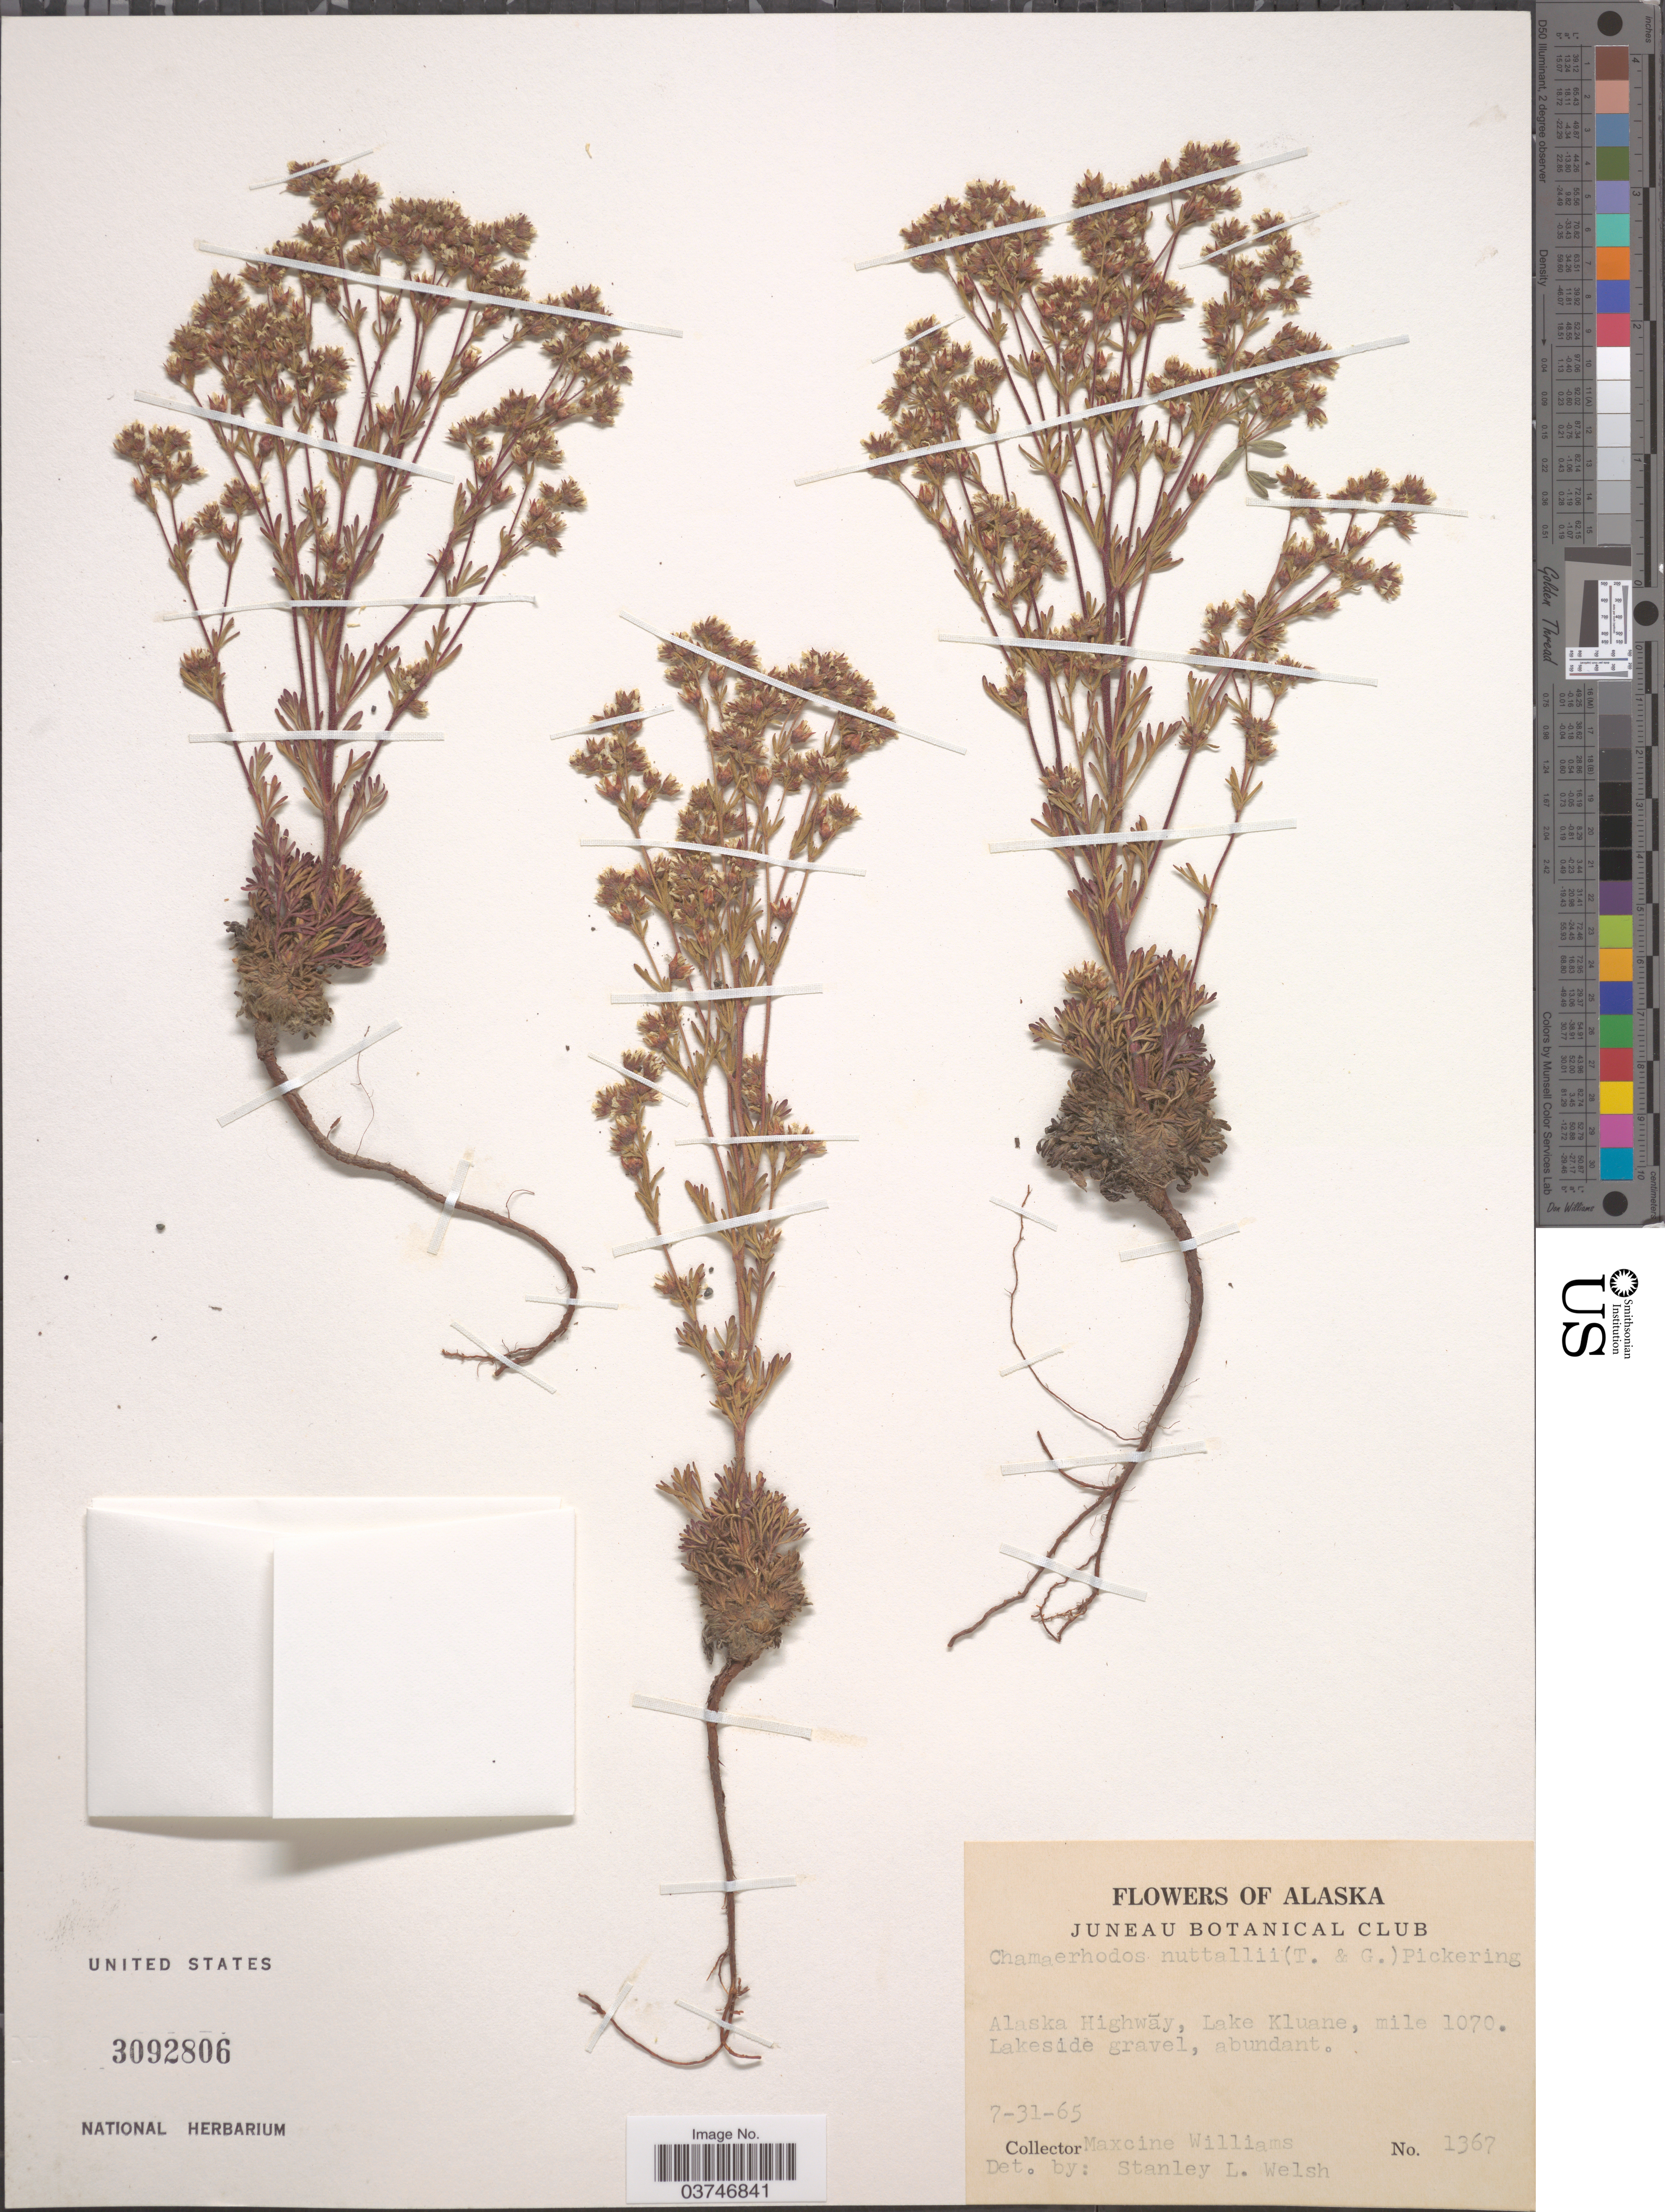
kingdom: Plantae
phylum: Tracheophyta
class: Magnoliopsida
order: Rosales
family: Rosaceae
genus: Chamaerhodos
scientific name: Chamaerhodos erecta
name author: (L.) Bunge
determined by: U.S. National Herbarium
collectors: M. Williams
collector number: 1367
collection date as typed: Transcribed d/m/y: 31/7/95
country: United States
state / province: Alaska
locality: Alaska Highway, Lake Kluane, mile 1070.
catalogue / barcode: US 3092806